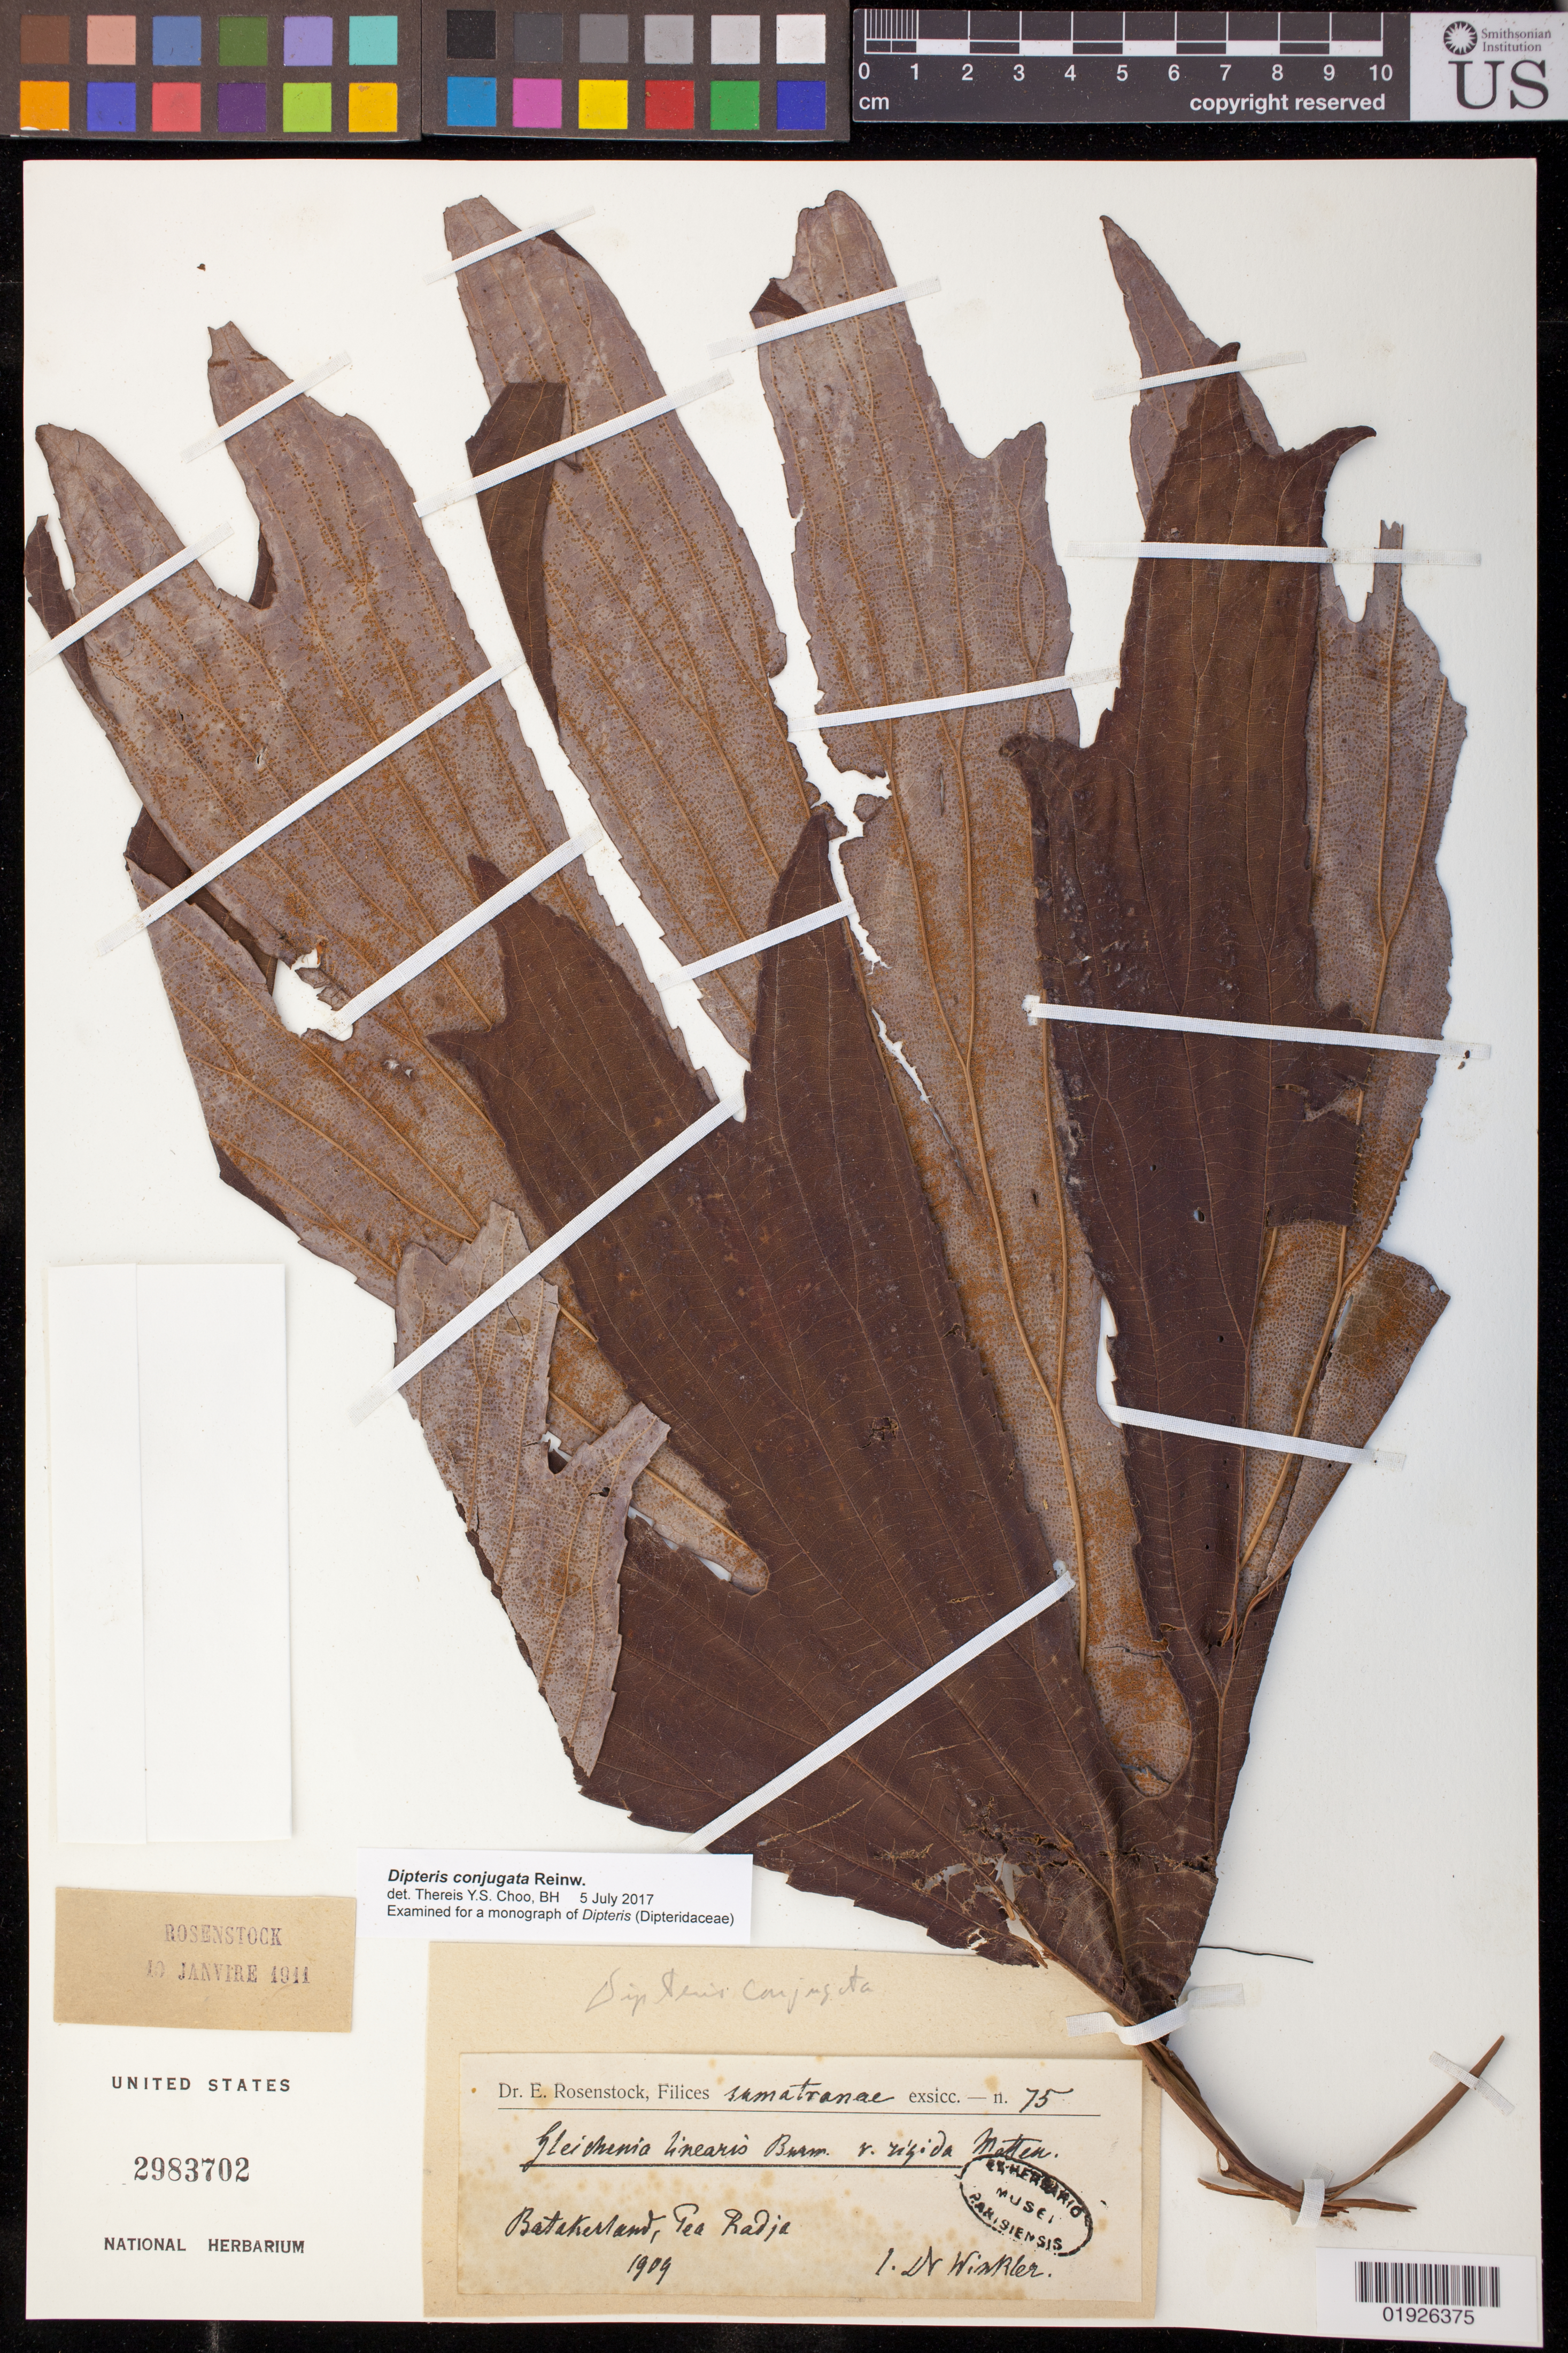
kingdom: Plantae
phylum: Tracheophyta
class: Polypodiopsida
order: Gleicheniales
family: Dipteridaceae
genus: Dipteris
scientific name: Dipteris conjugata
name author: Reinw.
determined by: Choo, Thereis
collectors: K. J. M. Winkler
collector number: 75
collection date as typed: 1909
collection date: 1909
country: Indonesia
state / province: Sumatra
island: Sumatra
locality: Batakerlands, Pea Radja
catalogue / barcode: US 2983702